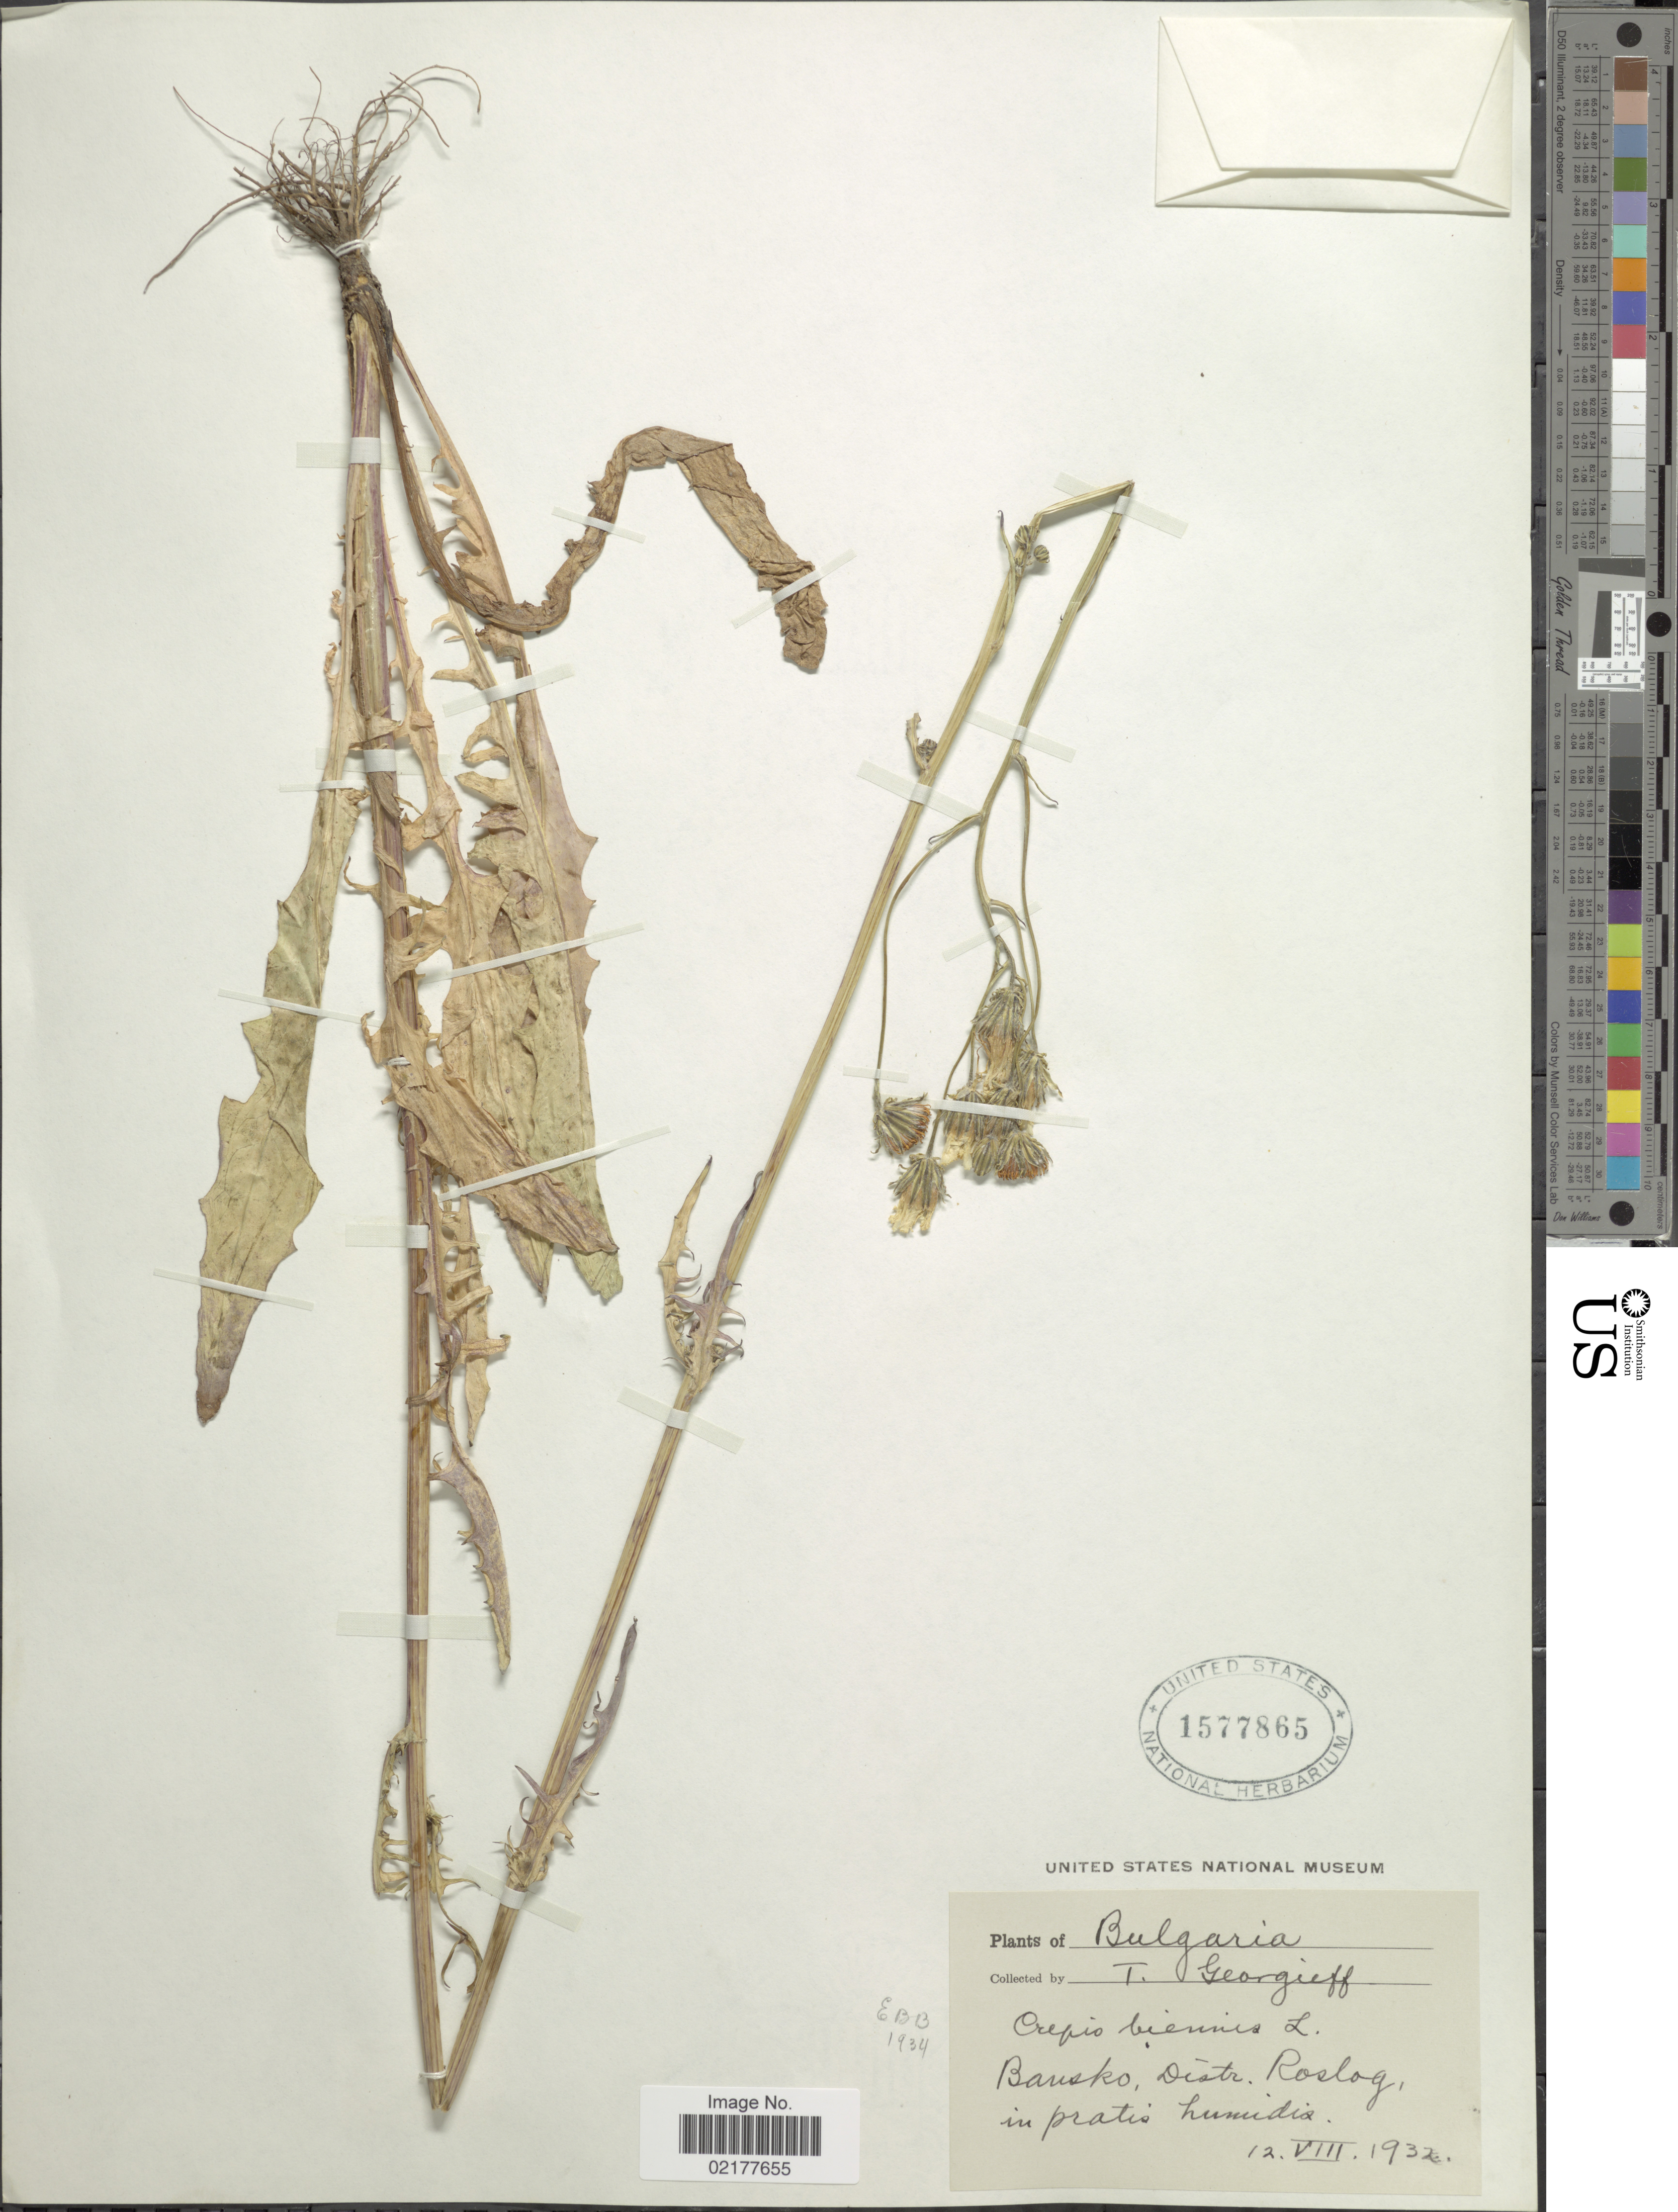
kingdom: Plantae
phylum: Tracheophyta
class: Magnoliopsida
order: Asterales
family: Asteraceae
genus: Crepis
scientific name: Crepis biennis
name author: L.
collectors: T. Georgieff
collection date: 1932-08-12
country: Bulgaria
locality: Bansko, Distr. Roslog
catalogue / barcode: US 1577865